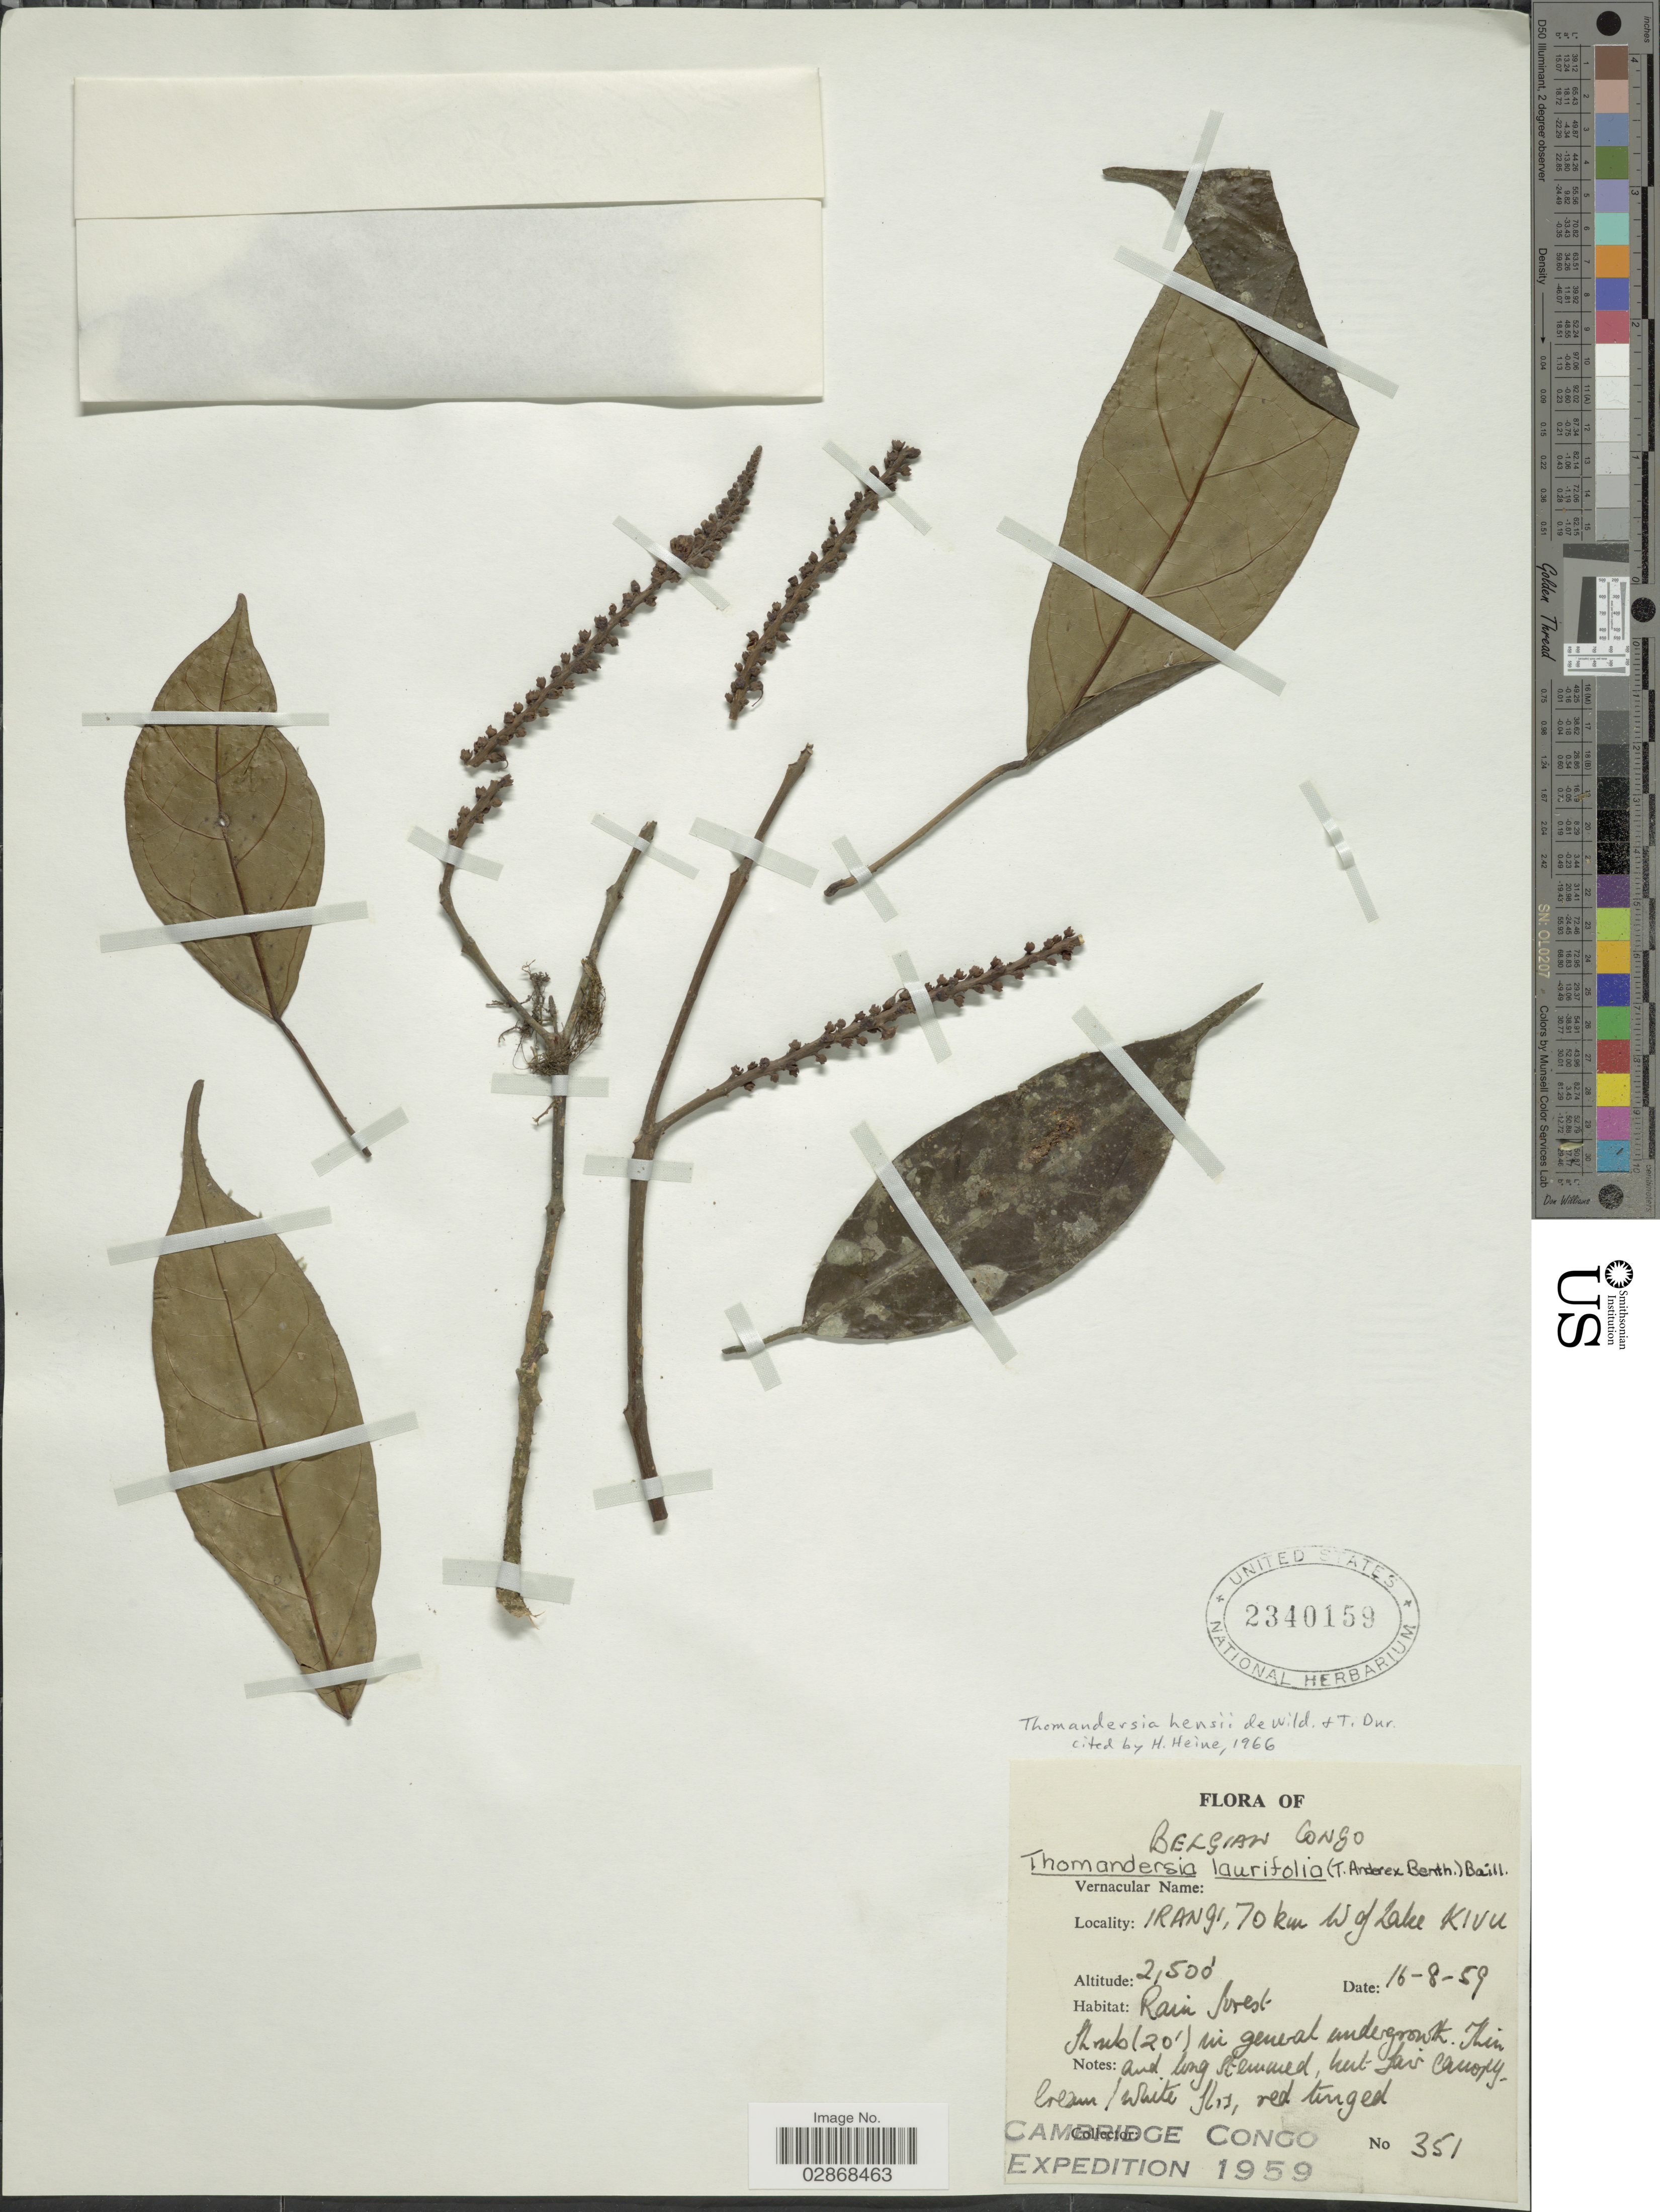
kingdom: Plantae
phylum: Tracheophyta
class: Magnoliopsida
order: Lamiales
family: Thomandersiaceae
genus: Thomandersia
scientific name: Thomandersia hensii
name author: De Wild. & Durand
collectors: Cambridge Congo Expedition 1959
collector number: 351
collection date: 1959-08-16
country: Congo, Democratic Republic of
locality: Belgian Congo. Irangi, 70 km W of Lake Kivu.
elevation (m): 762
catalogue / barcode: US 2340159